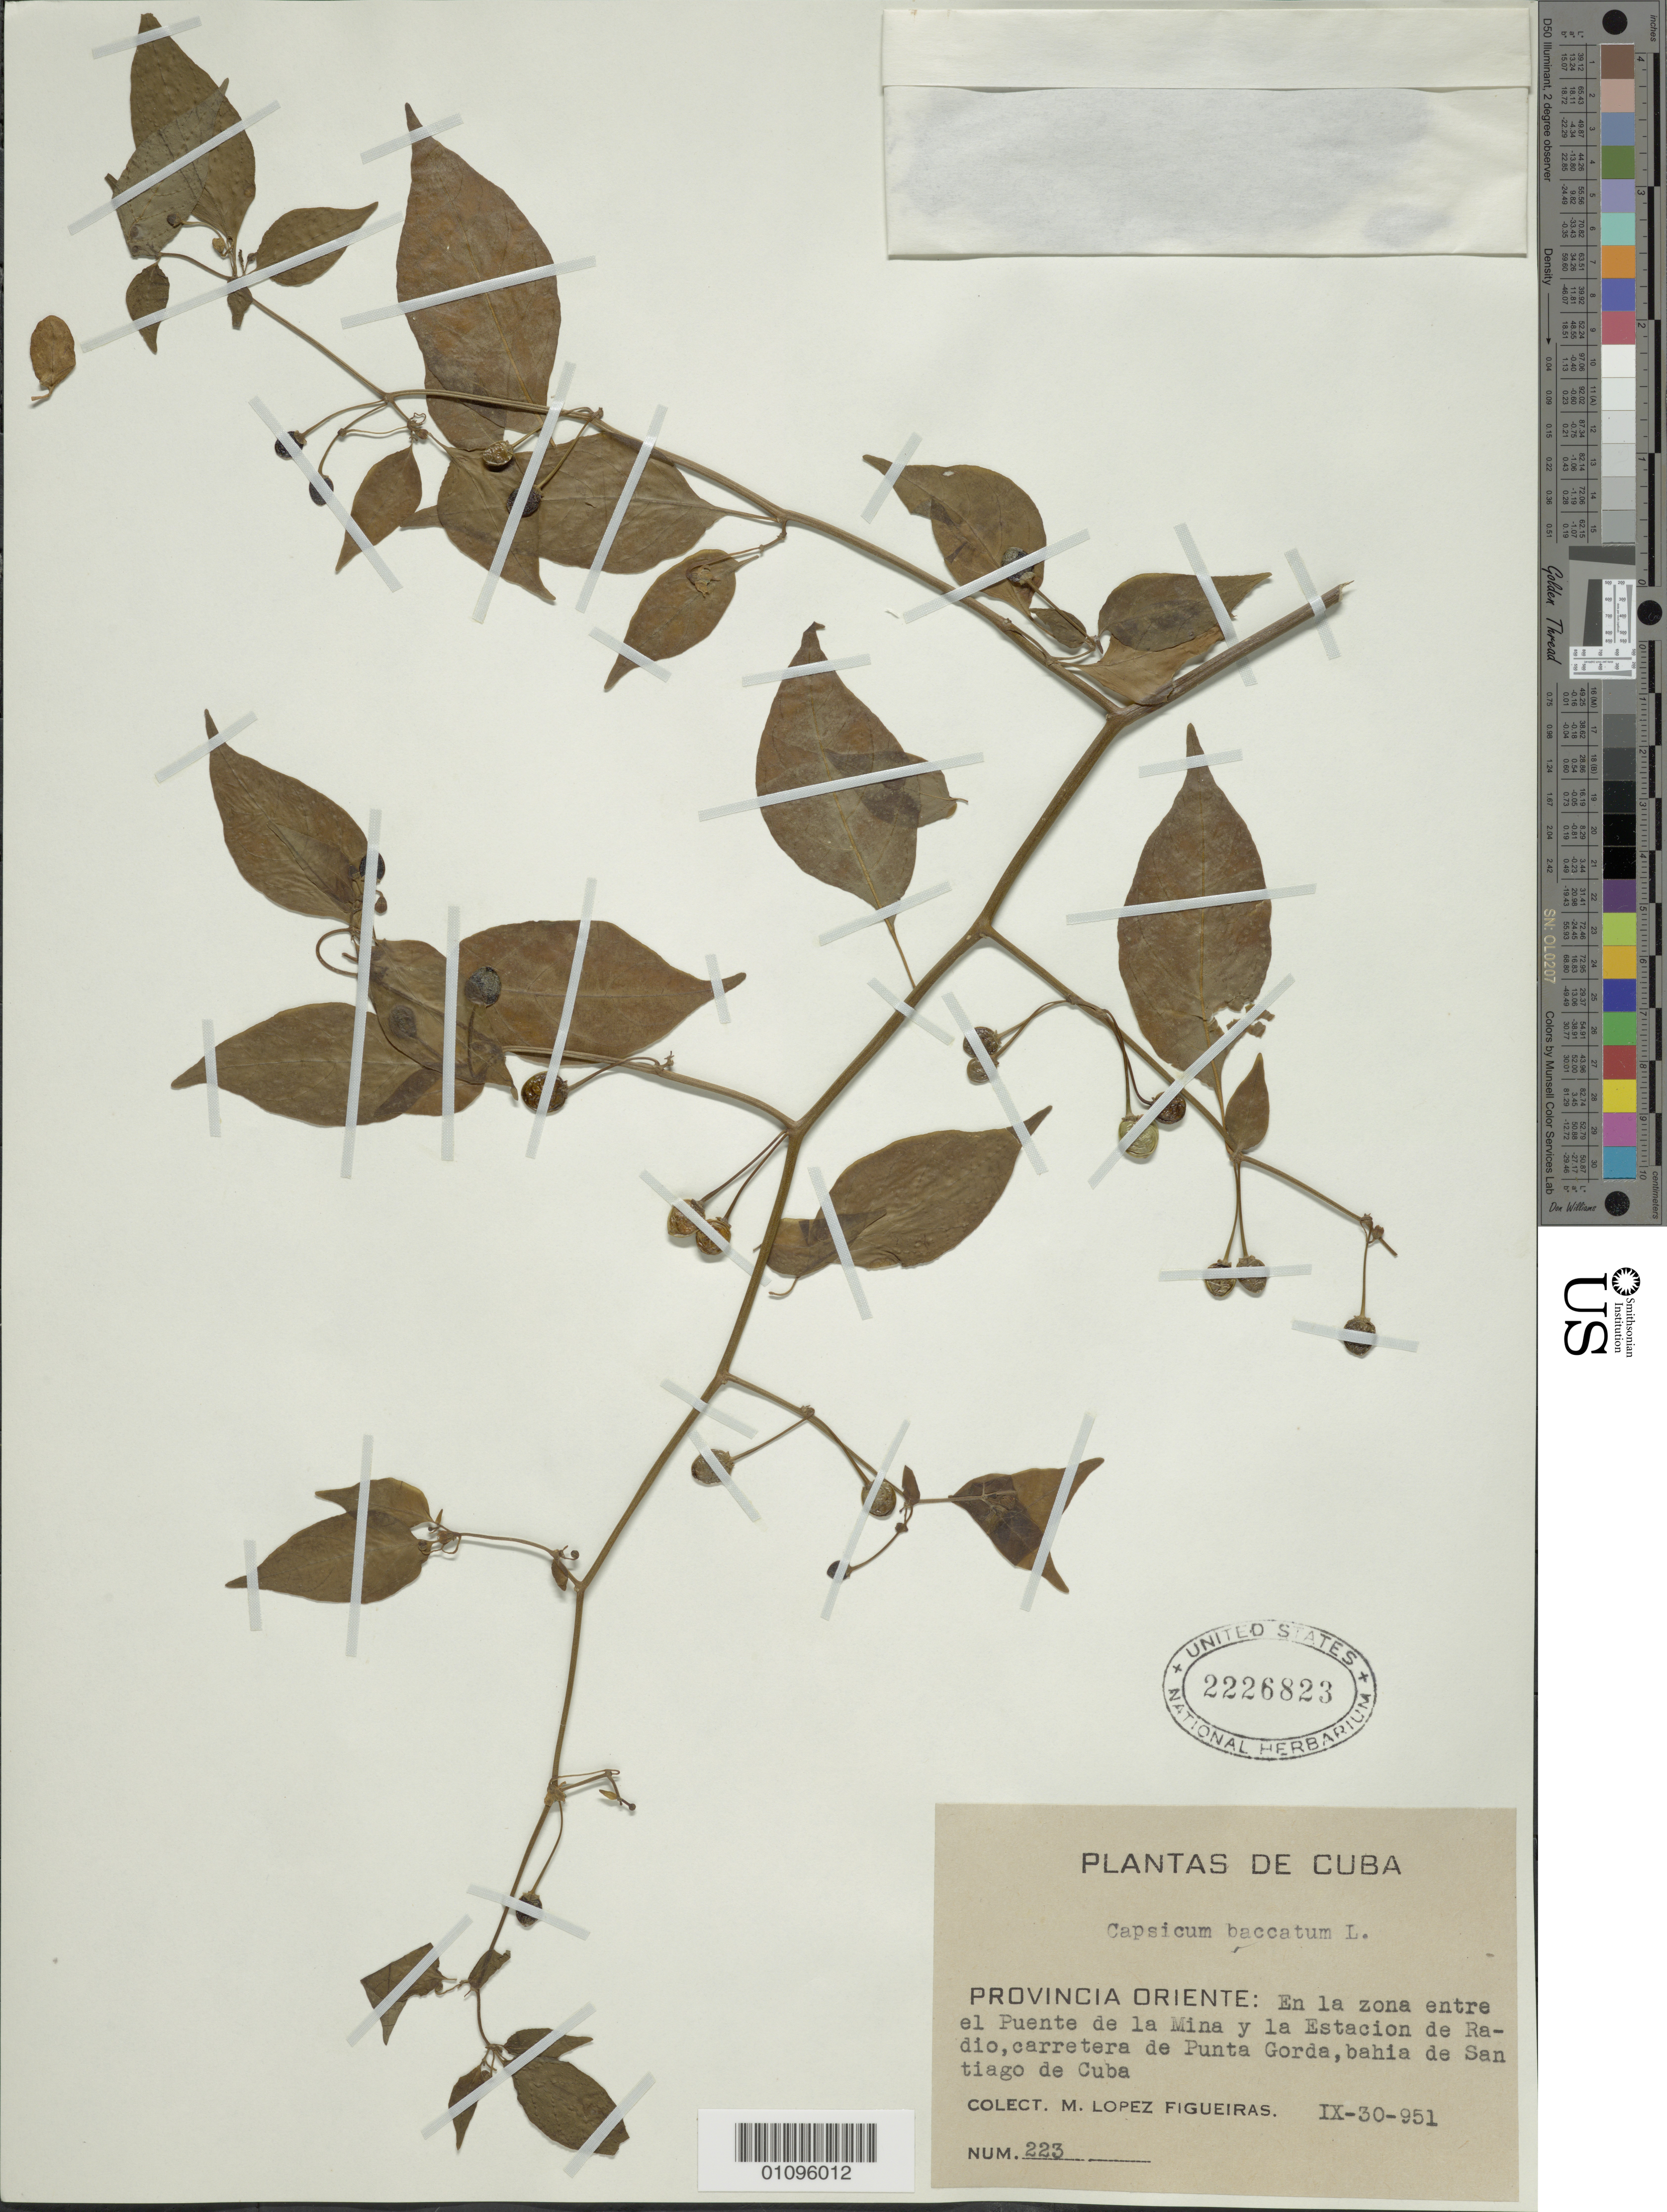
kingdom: Plantae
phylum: Tracheophyta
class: Magnoliopsida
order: Solanales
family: Solanaceae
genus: Capsicum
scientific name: Capsicum baccatum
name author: L.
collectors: M. López Figueiras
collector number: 223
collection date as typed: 30 Sep 1951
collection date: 1951-09-30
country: Cuba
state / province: Santiago de Cuba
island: Cuba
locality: Bahia de Santiago de Cuba, entre Puente de la Mina y la Estacion de Radio, carretera de Punta Gorda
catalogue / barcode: US 2226823